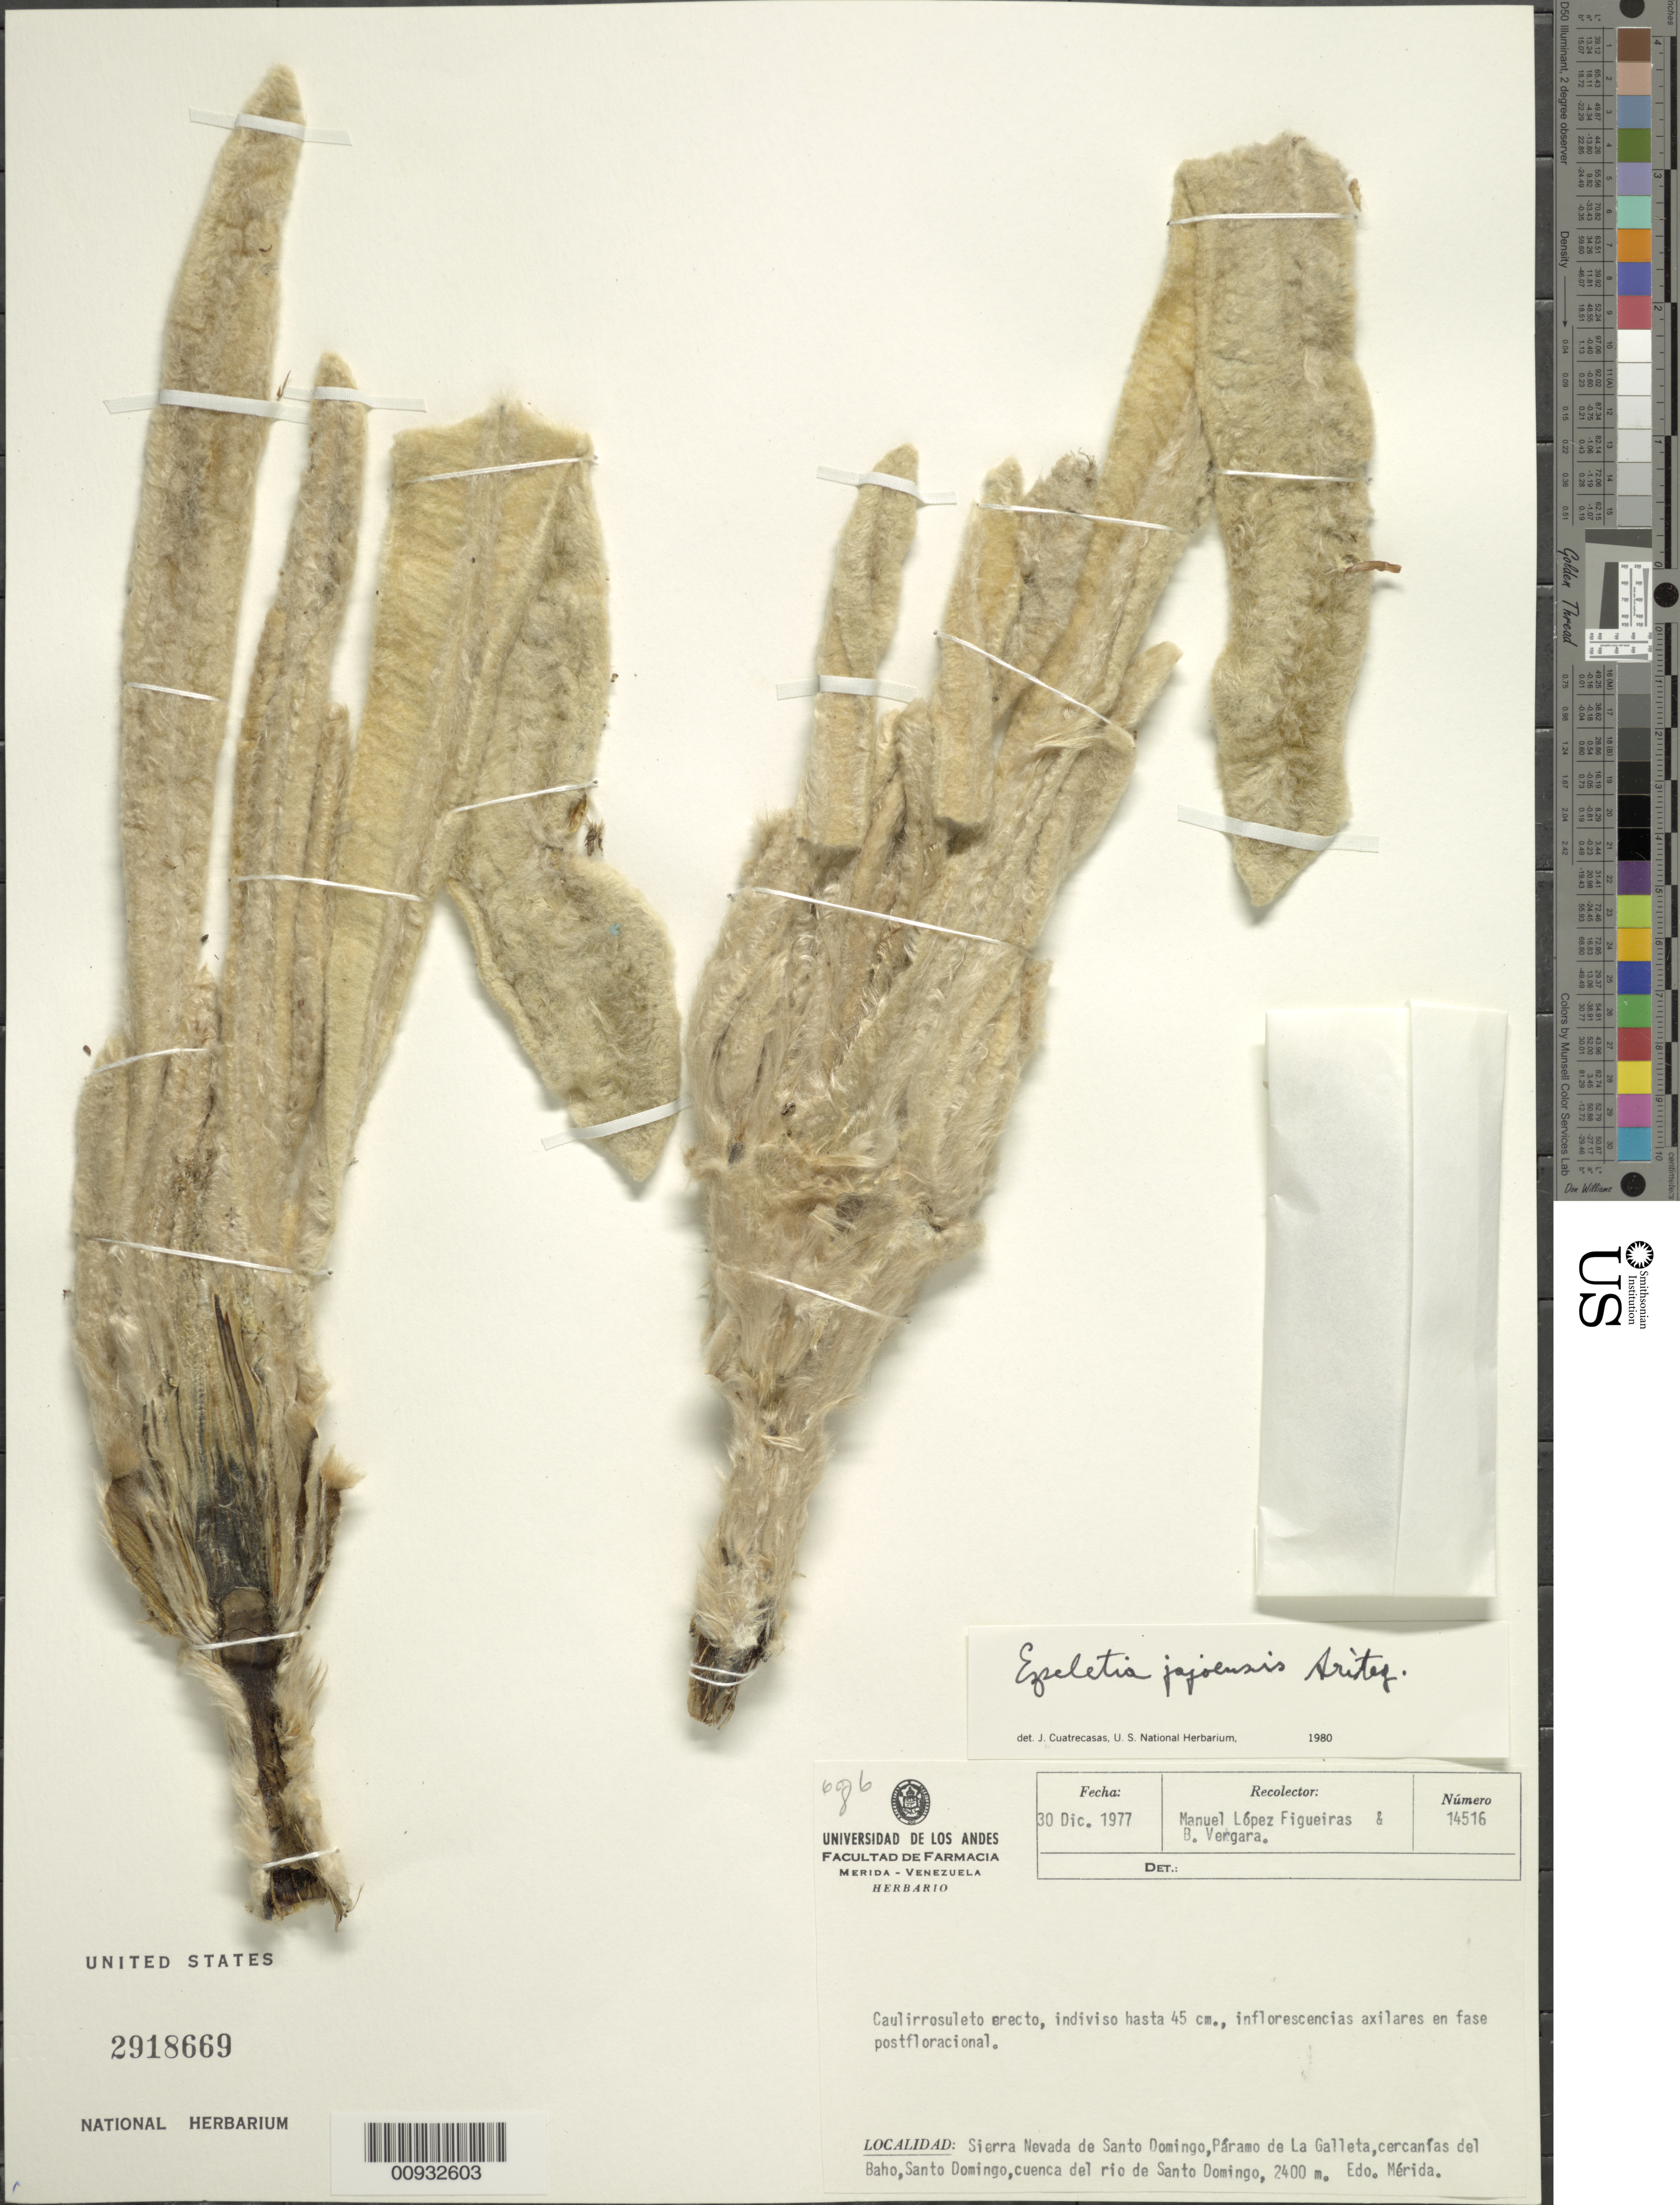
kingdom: Plantae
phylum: Tracheophyta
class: Magnoliopsida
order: Asterales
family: Asteraceae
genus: Espeletia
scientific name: Espeletia jajoensis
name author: Aristeg.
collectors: M. López Figueiras & B. Vergara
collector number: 14516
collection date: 1977-12-30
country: Venezuela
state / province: Mérida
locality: Sierra Nevada de Santo Domingo, Paramo de La Galleta, cercania del Baho, Santo Domingo, cuenca del rio de Santo Domingo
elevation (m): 2400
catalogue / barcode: US 2918669